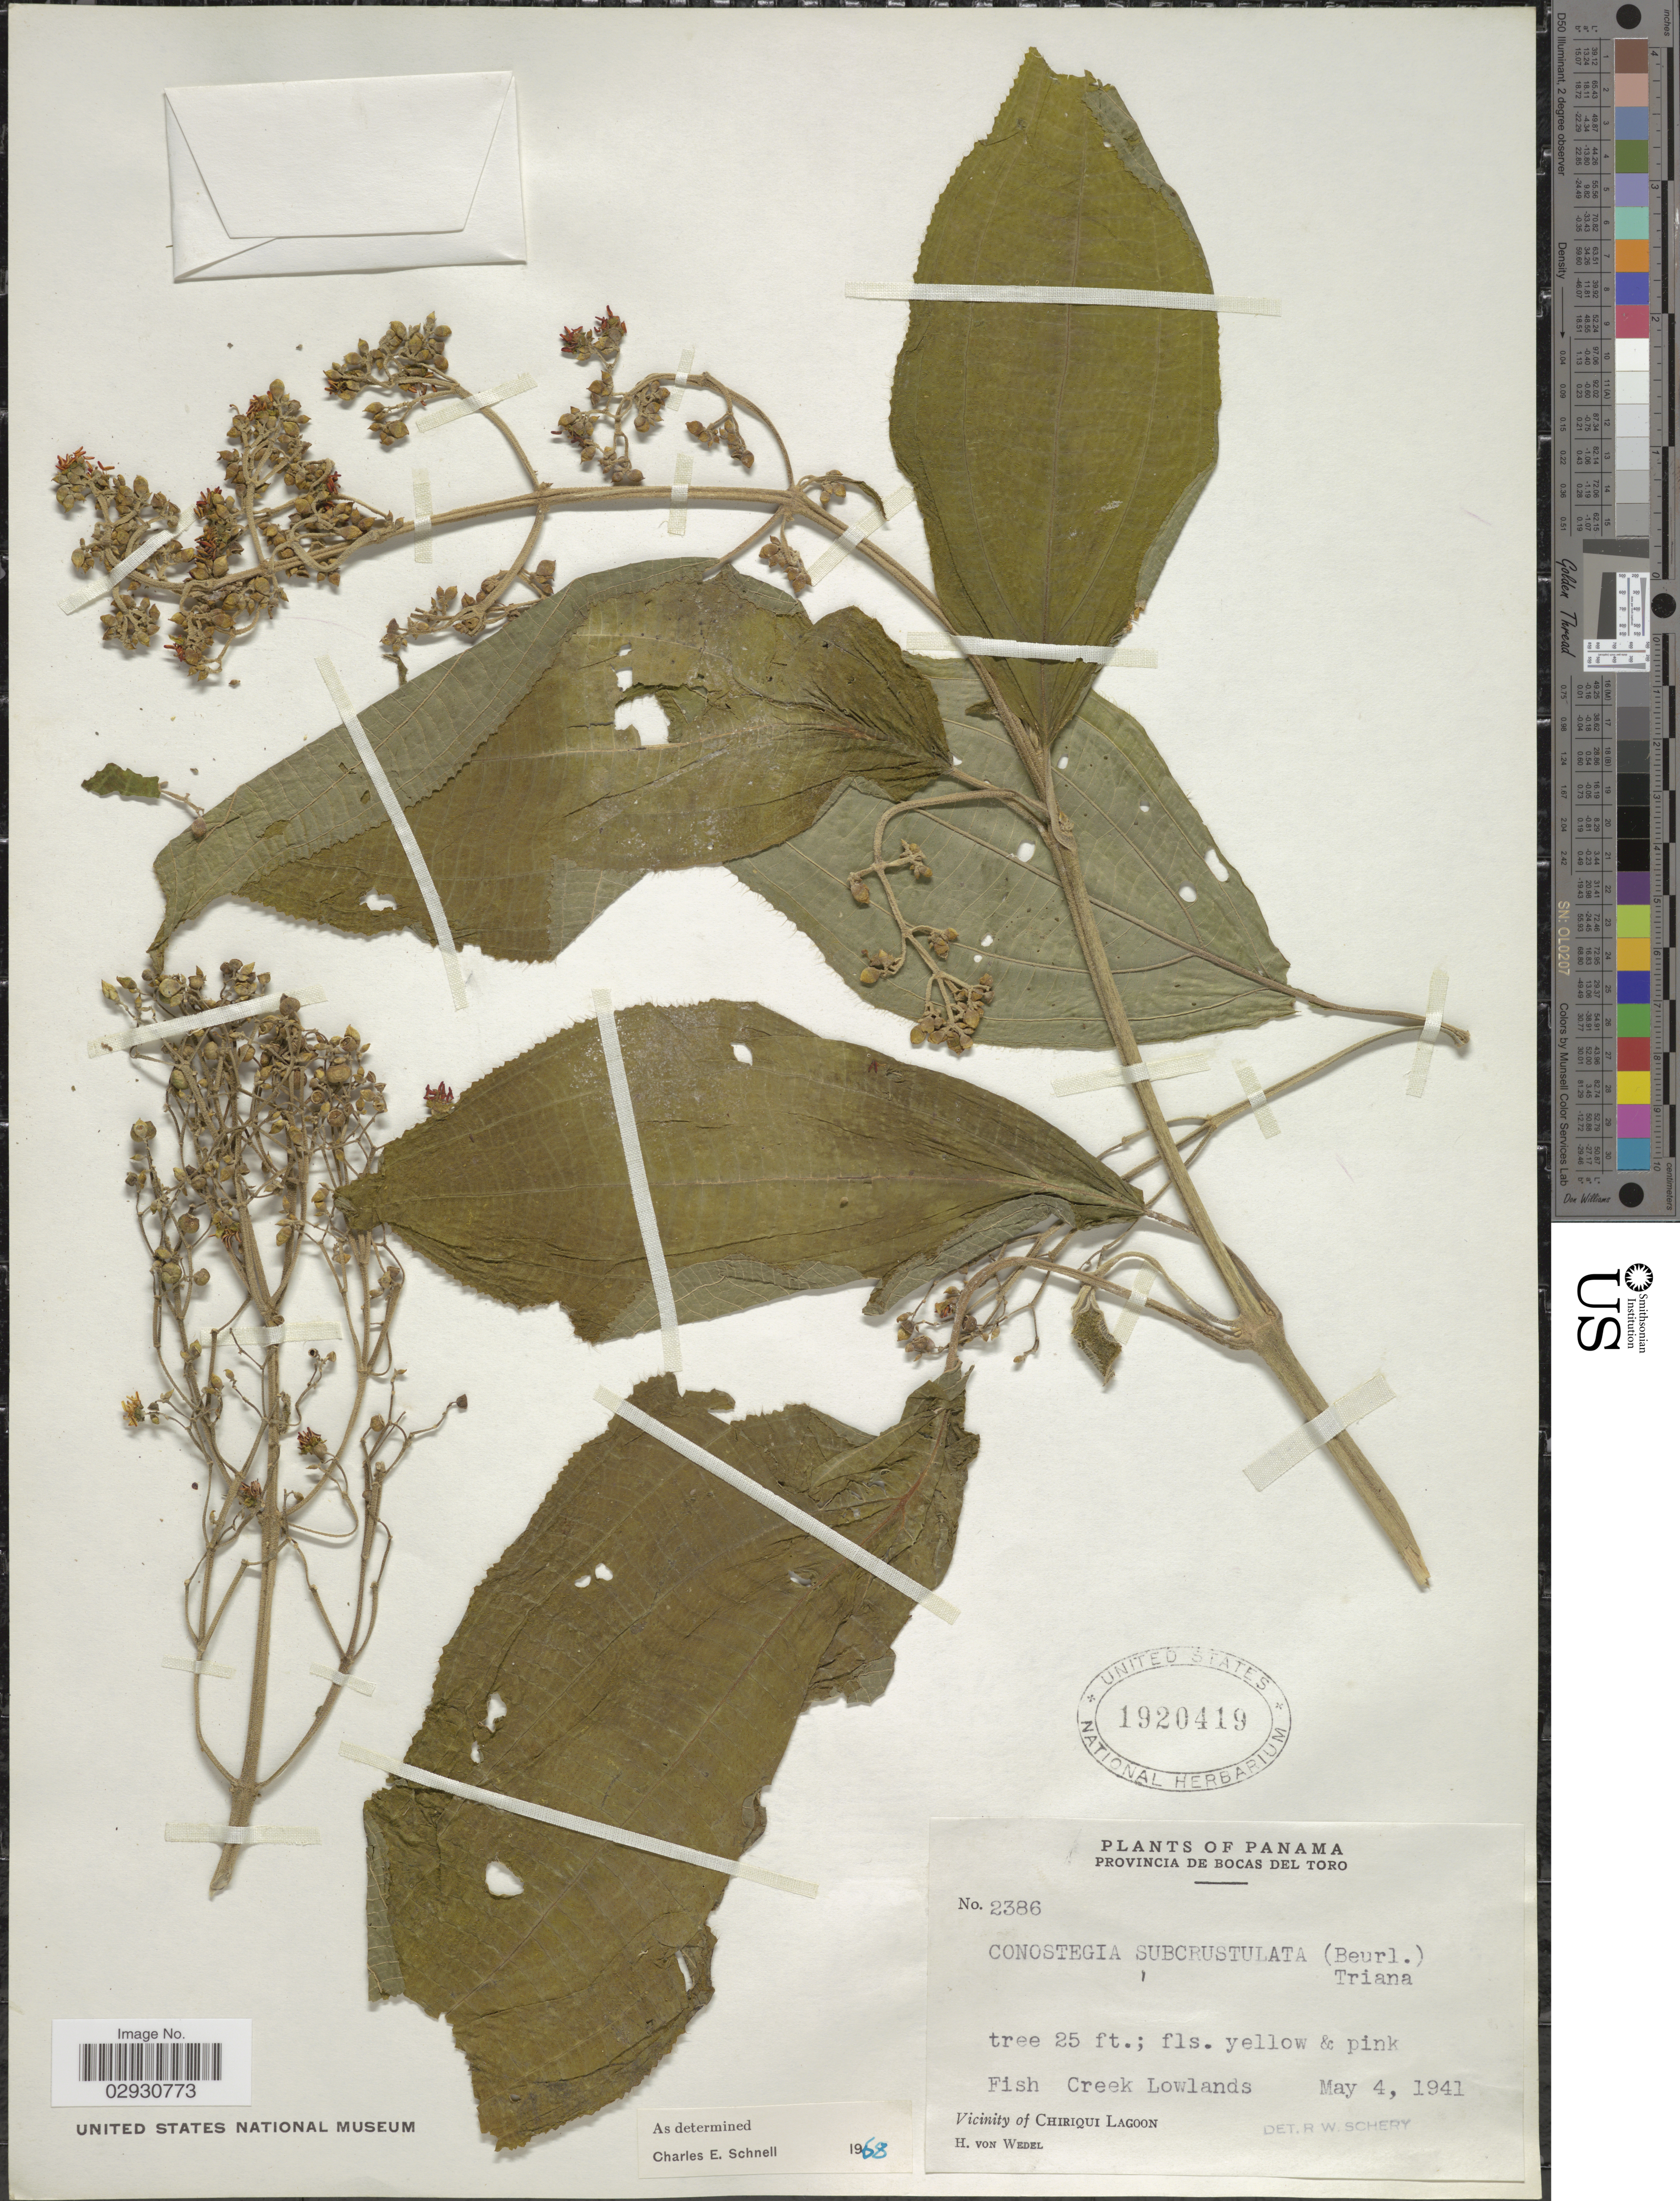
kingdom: Plantae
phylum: Tracheophyta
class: Magnoliopsida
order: Myrtales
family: Melastomataceae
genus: Conostegia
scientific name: Conostegia subcrustulata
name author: (Beurl.) Triana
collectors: H. von Wedel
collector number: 2386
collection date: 1941-05-04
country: Panama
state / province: Bocas del Toro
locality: Provincia de Bocas Del Toro. Fish Creek Lowlands. Vicinity of Chiriqui Lagoon.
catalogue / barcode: US 1920419